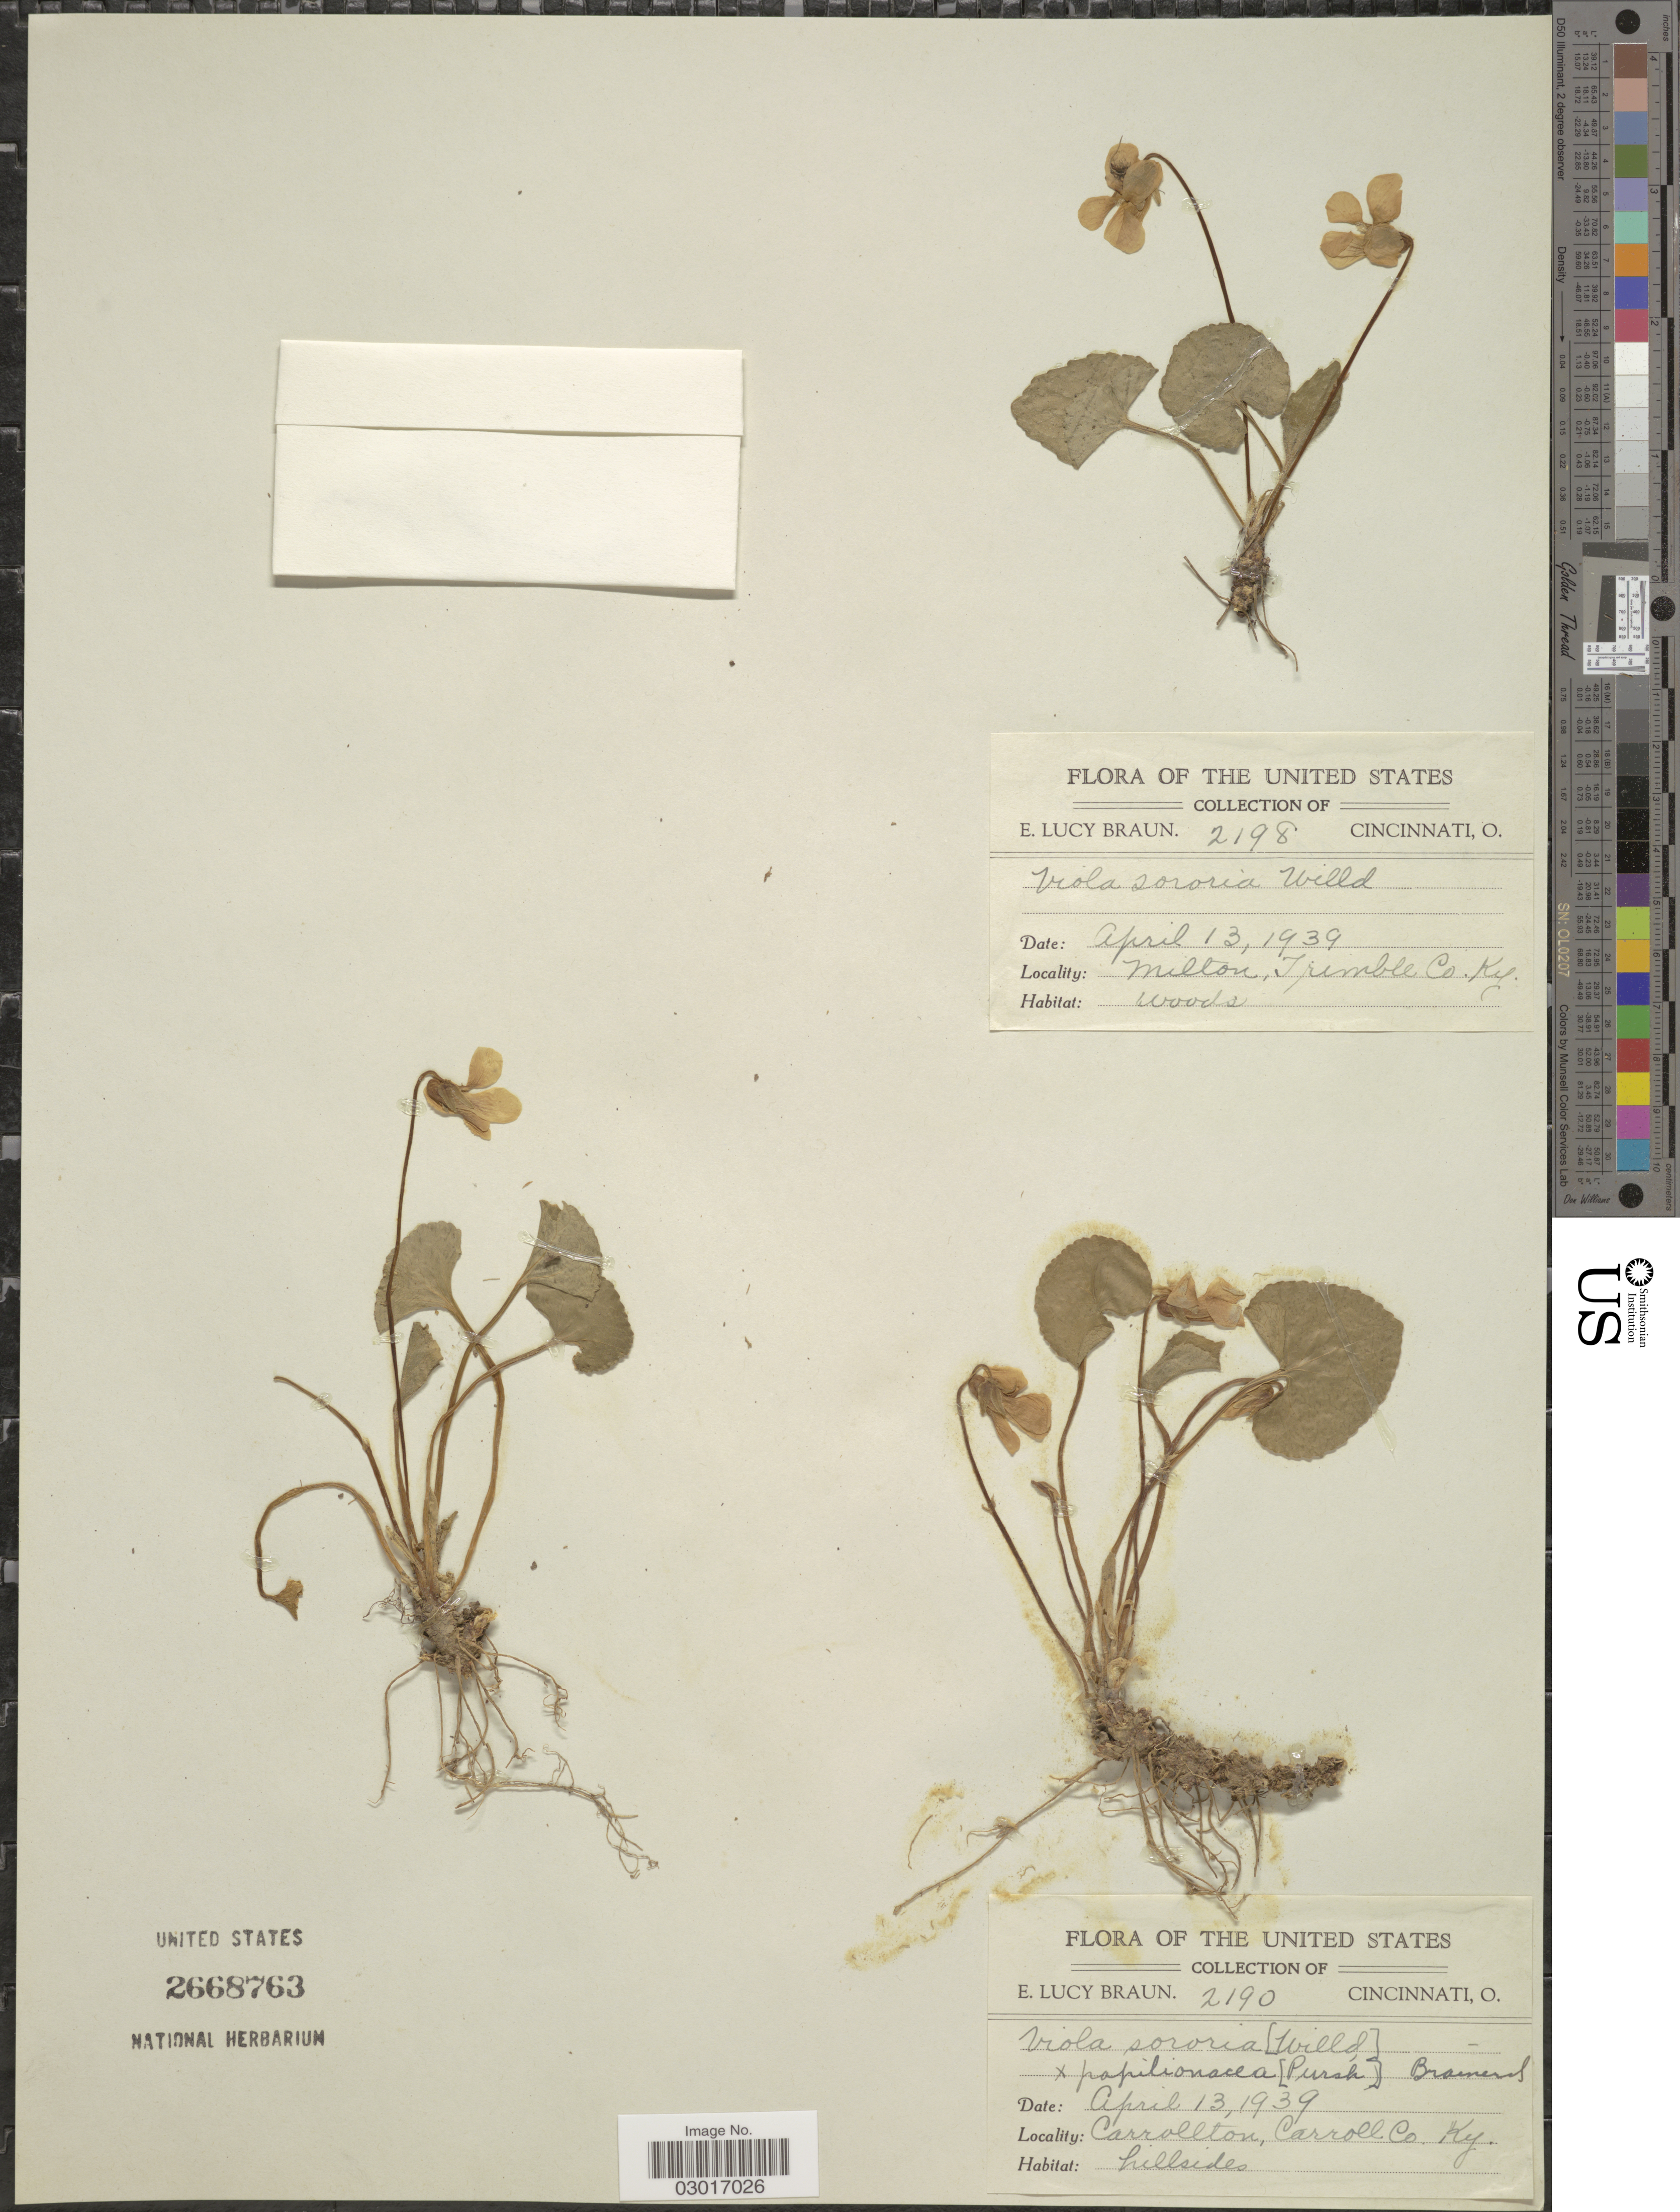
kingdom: Plantae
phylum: Tracheophyta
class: Magnoliopsida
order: Malpighiales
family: Violaceae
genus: Viola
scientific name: Viola sororia x V. papilionacea Pursh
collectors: E. L. Braun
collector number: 2190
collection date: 1939-04-13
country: United States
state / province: Kentucky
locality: Carrollton, Carroll Co.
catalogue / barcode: US 2668763